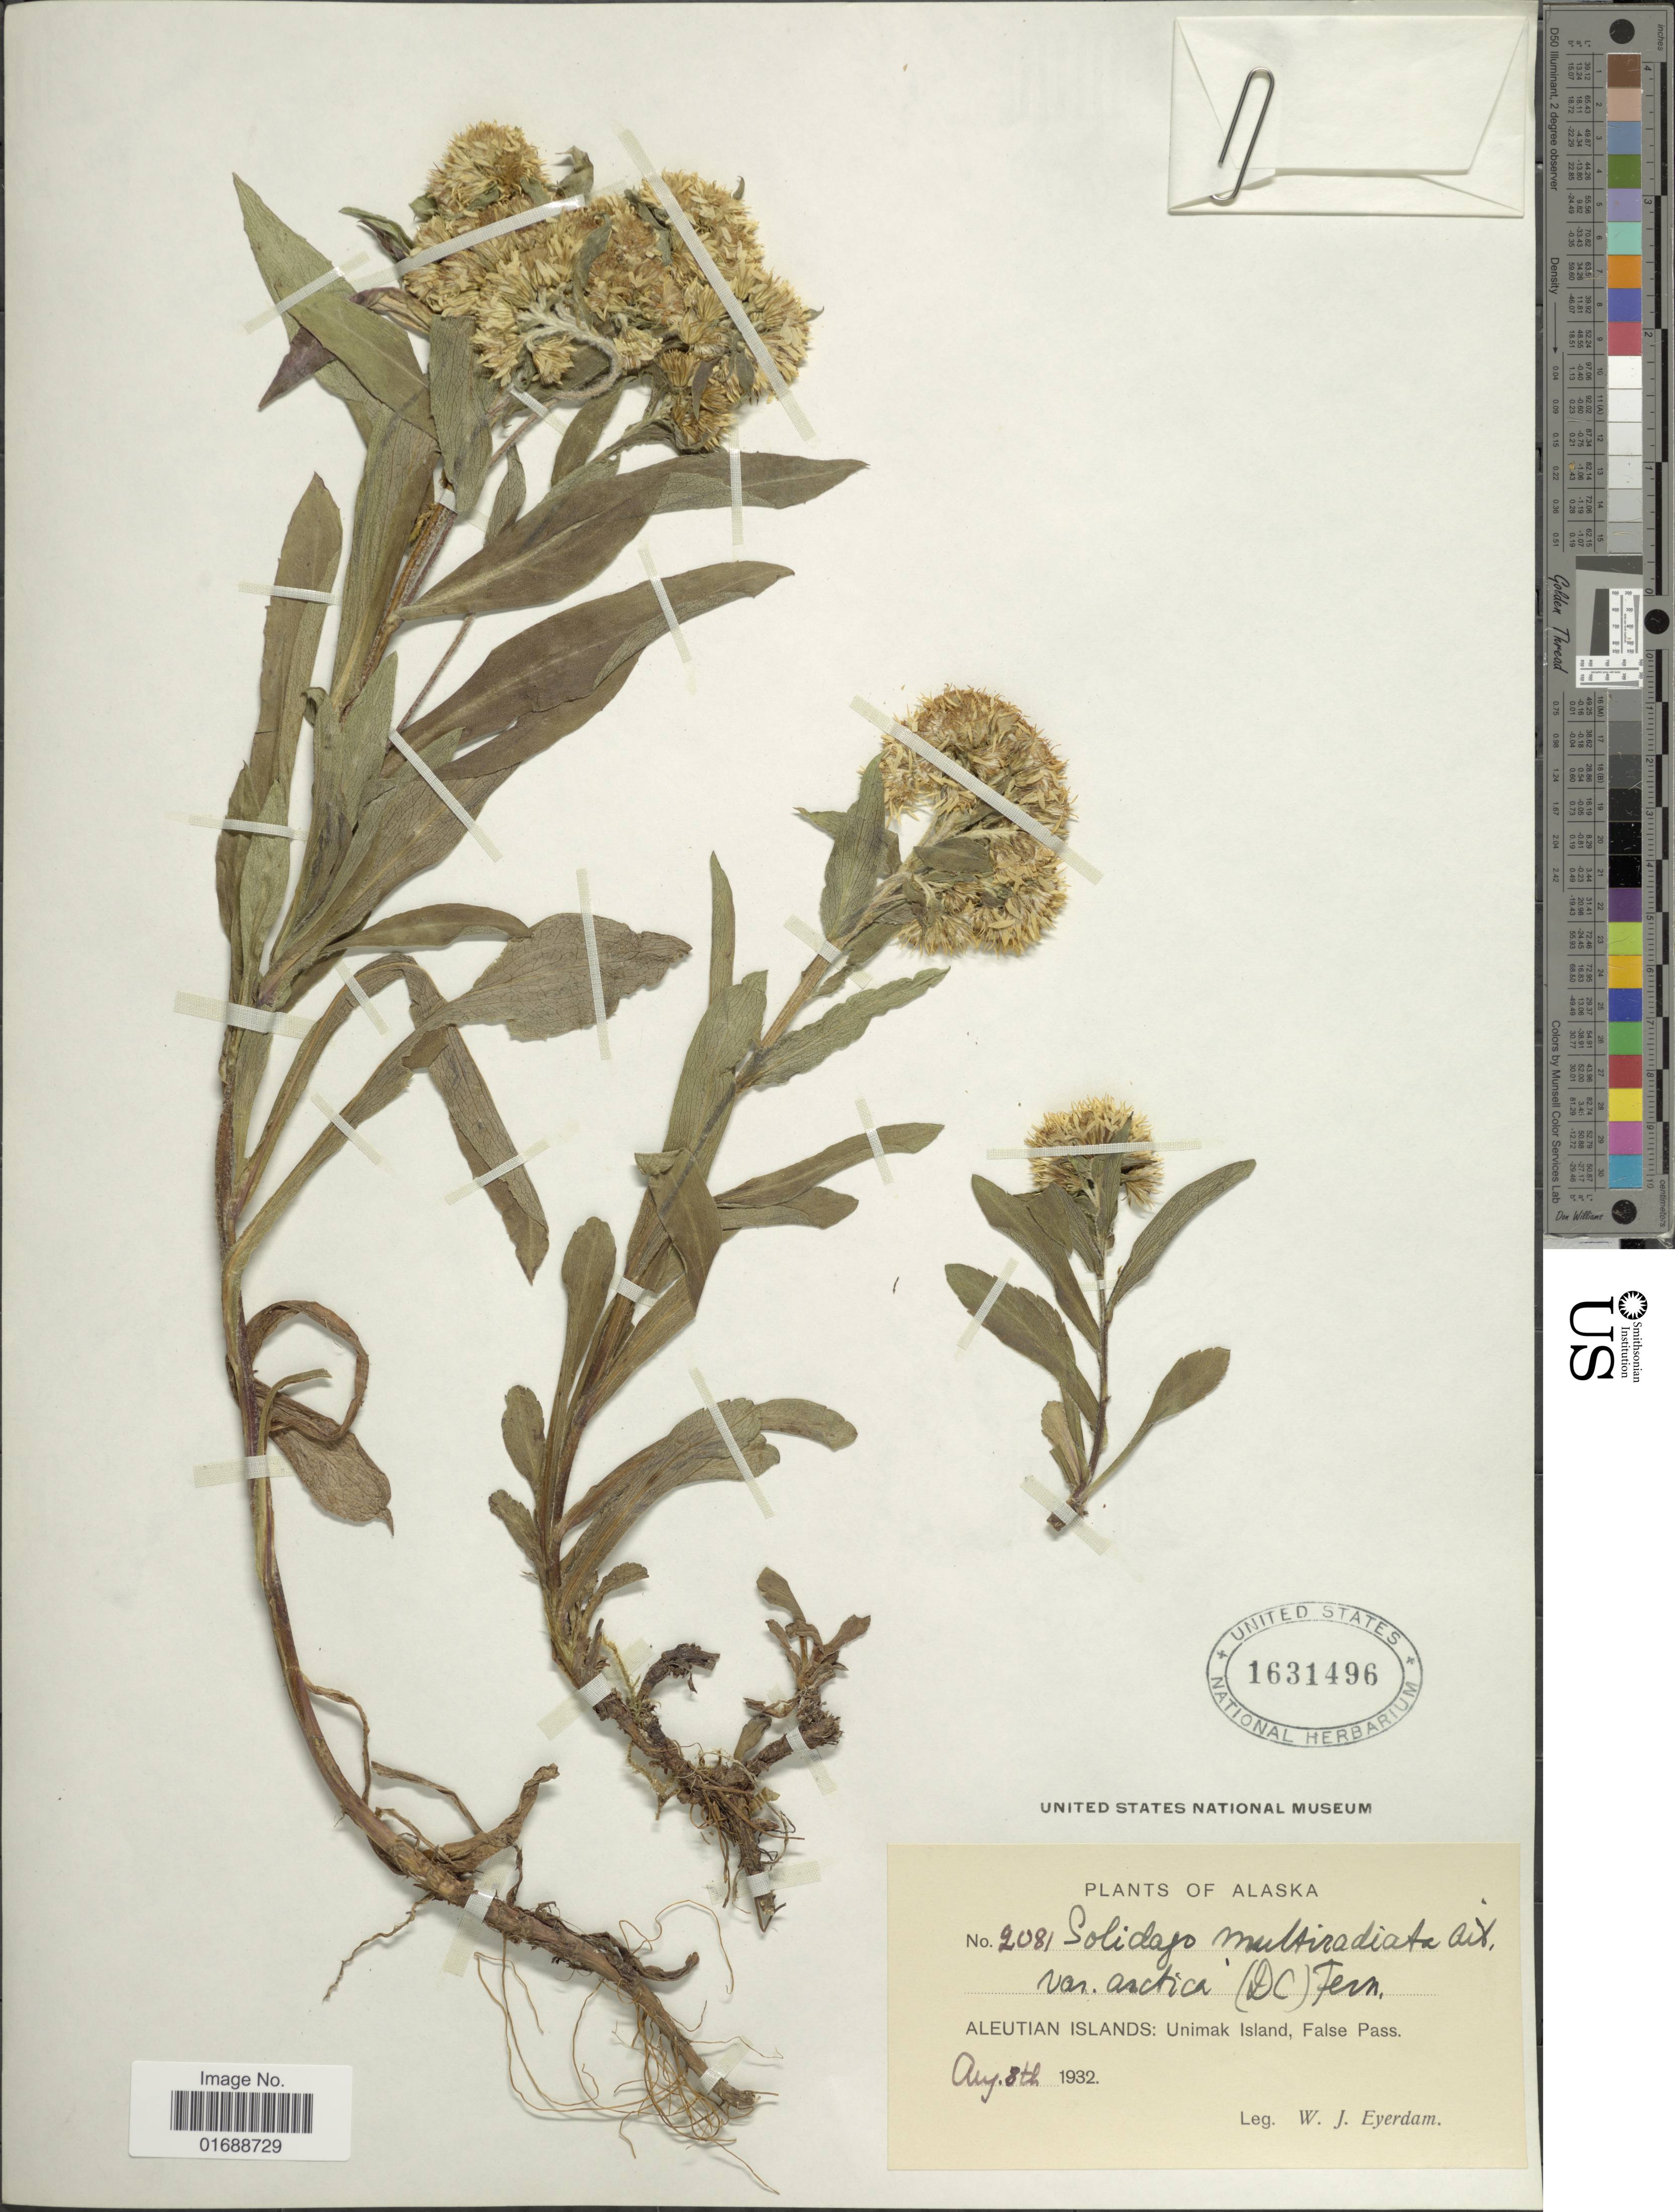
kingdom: Plantae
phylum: Tracheophyta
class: Magnoliopsida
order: Asterales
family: Asteraceae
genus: Solidago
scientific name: Solidago multiradiata var. arctica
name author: (DC.) Fernald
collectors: W. J. Eyerdam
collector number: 2081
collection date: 1932-08-08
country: United States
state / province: Alaska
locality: Aleutian Islands: Unimak Island, False Pass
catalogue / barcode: US 1631496